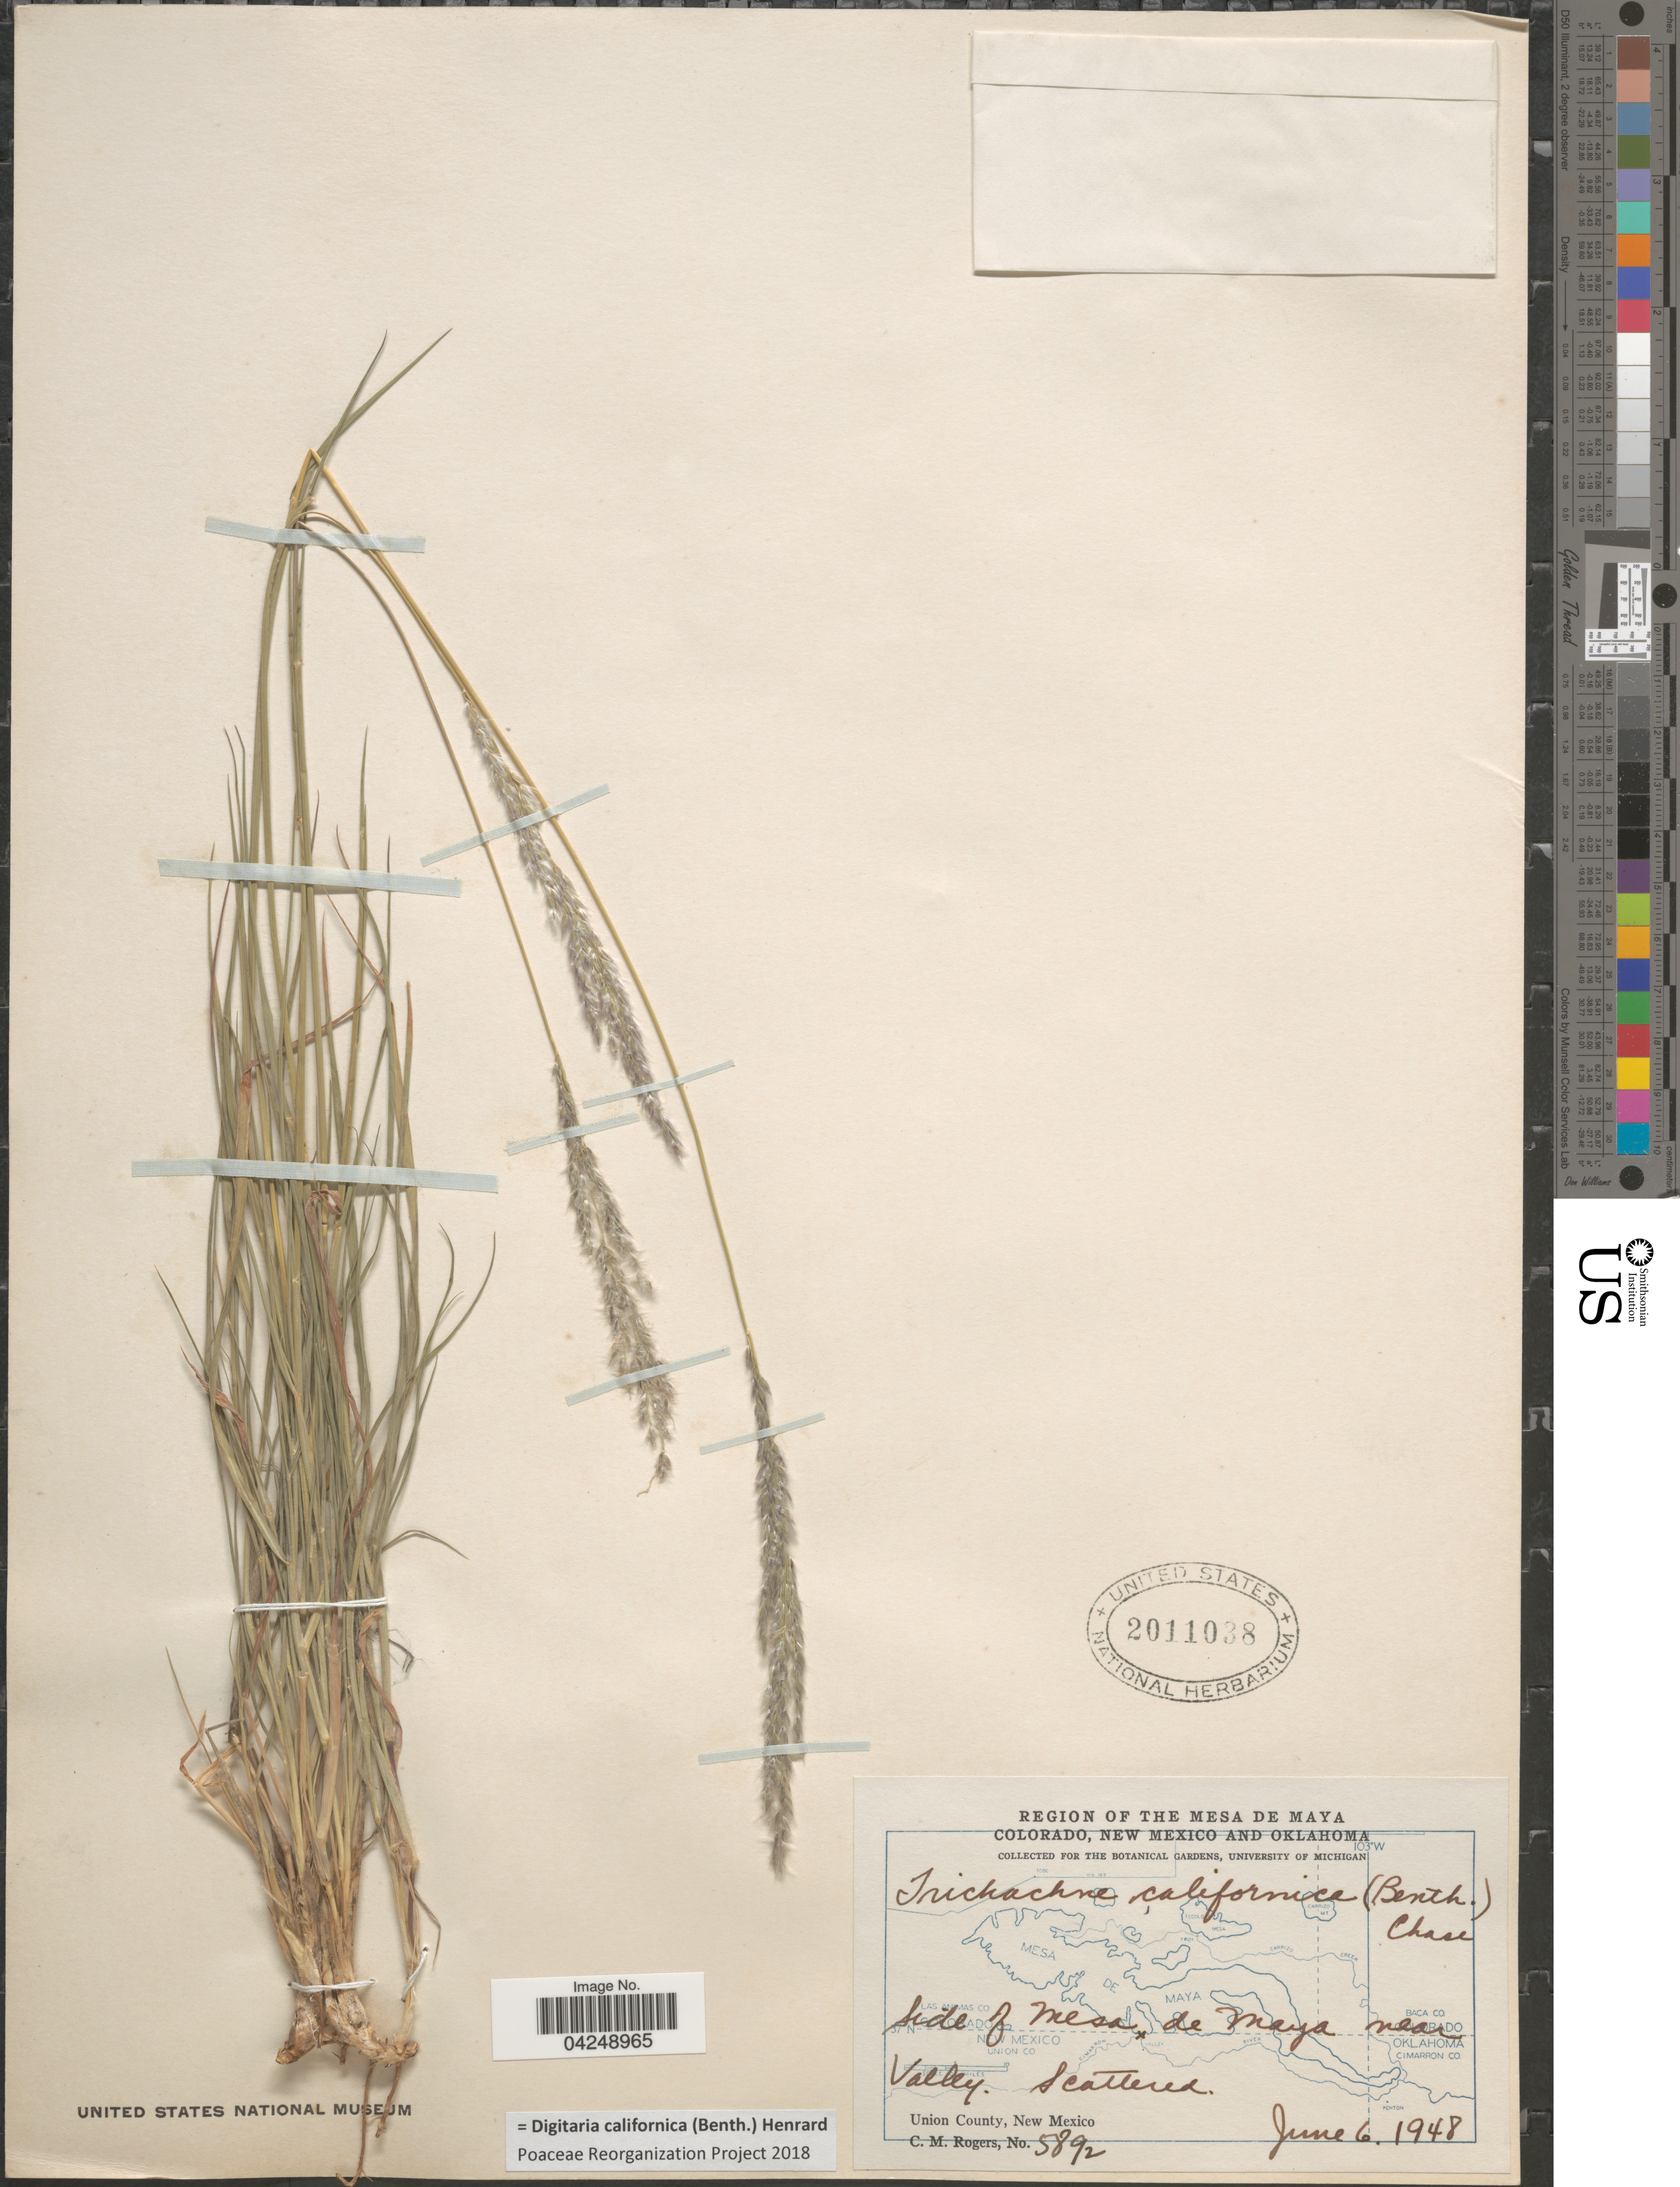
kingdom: Plantae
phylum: Tracheophyta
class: Liliopsida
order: Poales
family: Poaceae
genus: Digitaria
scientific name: Digitaria californica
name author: (Benth.) Henr.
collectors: C. M. Rogers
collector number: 5892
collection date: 1948-06-06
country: United States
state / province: New Mexico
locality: Region of The Mesa de Maya. Side of Mesa de Maya near Valley. Union County.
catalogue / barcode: US 2011038